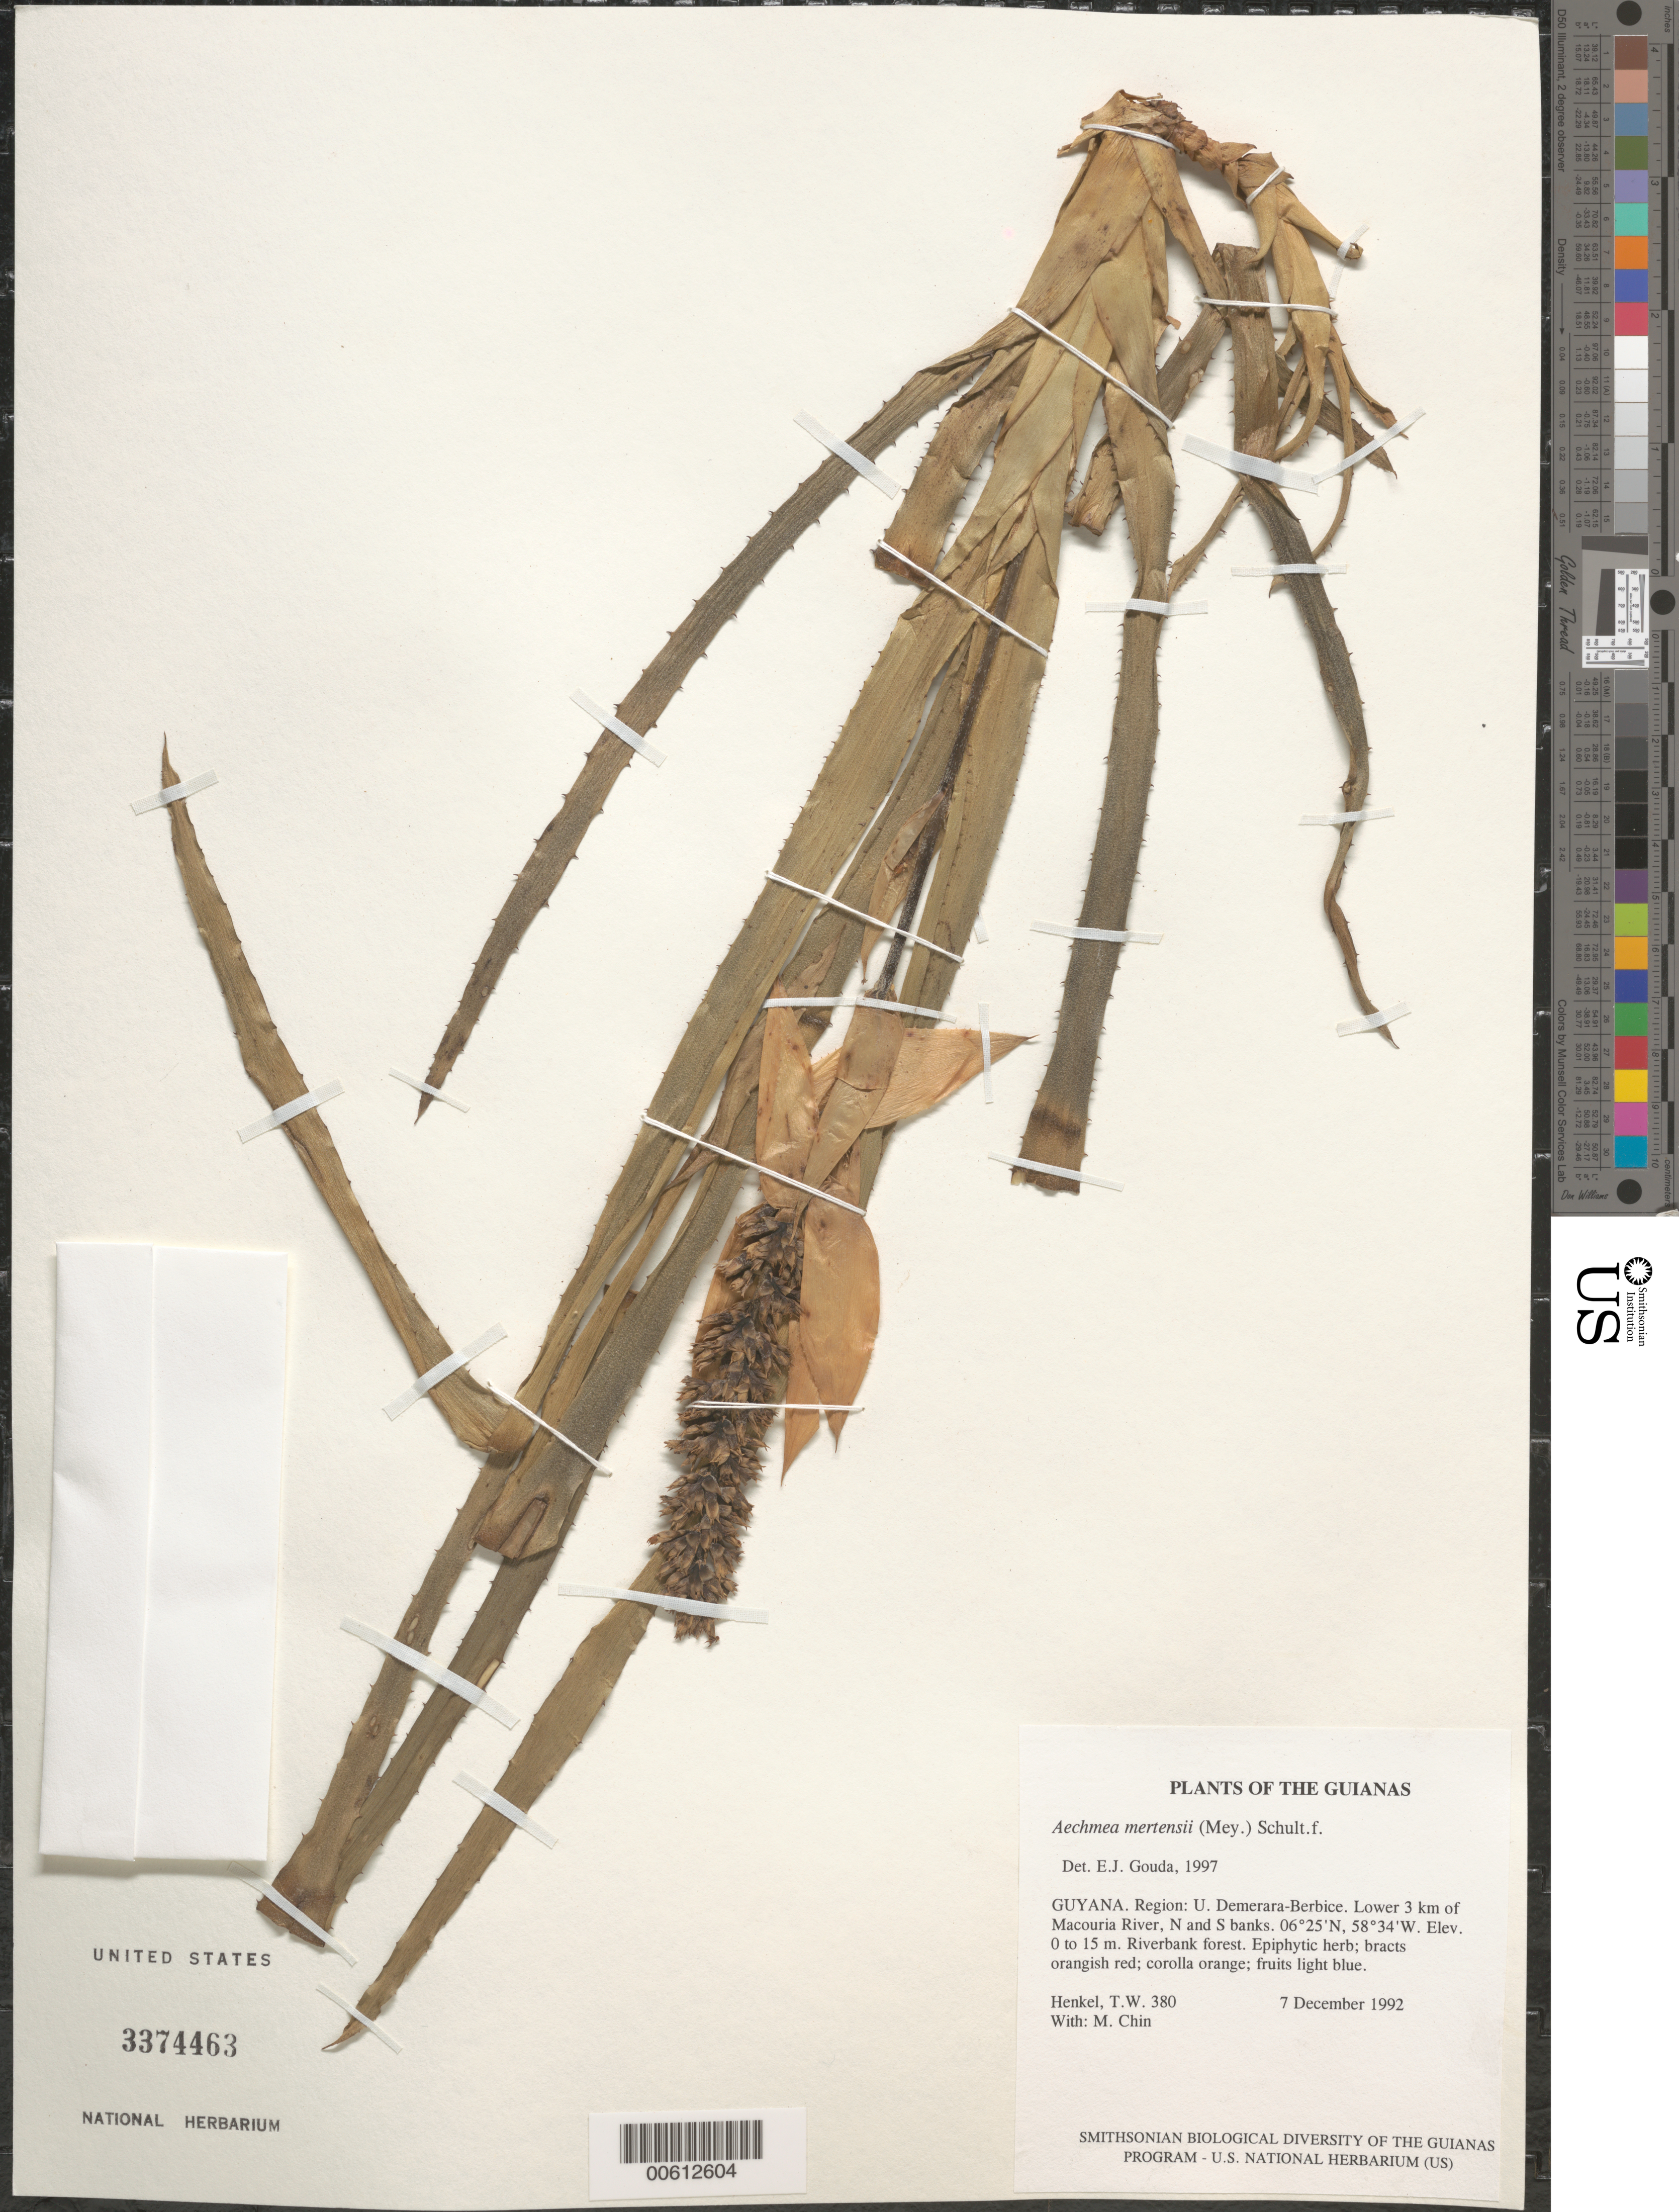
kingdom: Plantae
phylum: Tracheophyta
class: Liliopsida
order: Poales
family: Bromeliaceae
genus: Aechmea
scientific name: Aechmea mertensii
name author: (G. Mey.) Schult. & Schult. f.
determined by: Gouda, E. J.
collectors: T. Henkel & M. Chin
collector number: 380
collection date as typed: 7 December 1992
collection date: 1992-12-07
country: Guyana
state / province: U. Demerara-Berbice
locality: Lower 3 km of Macouria River, N and S banks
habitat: Riverbank forest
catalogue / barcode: US 3374463